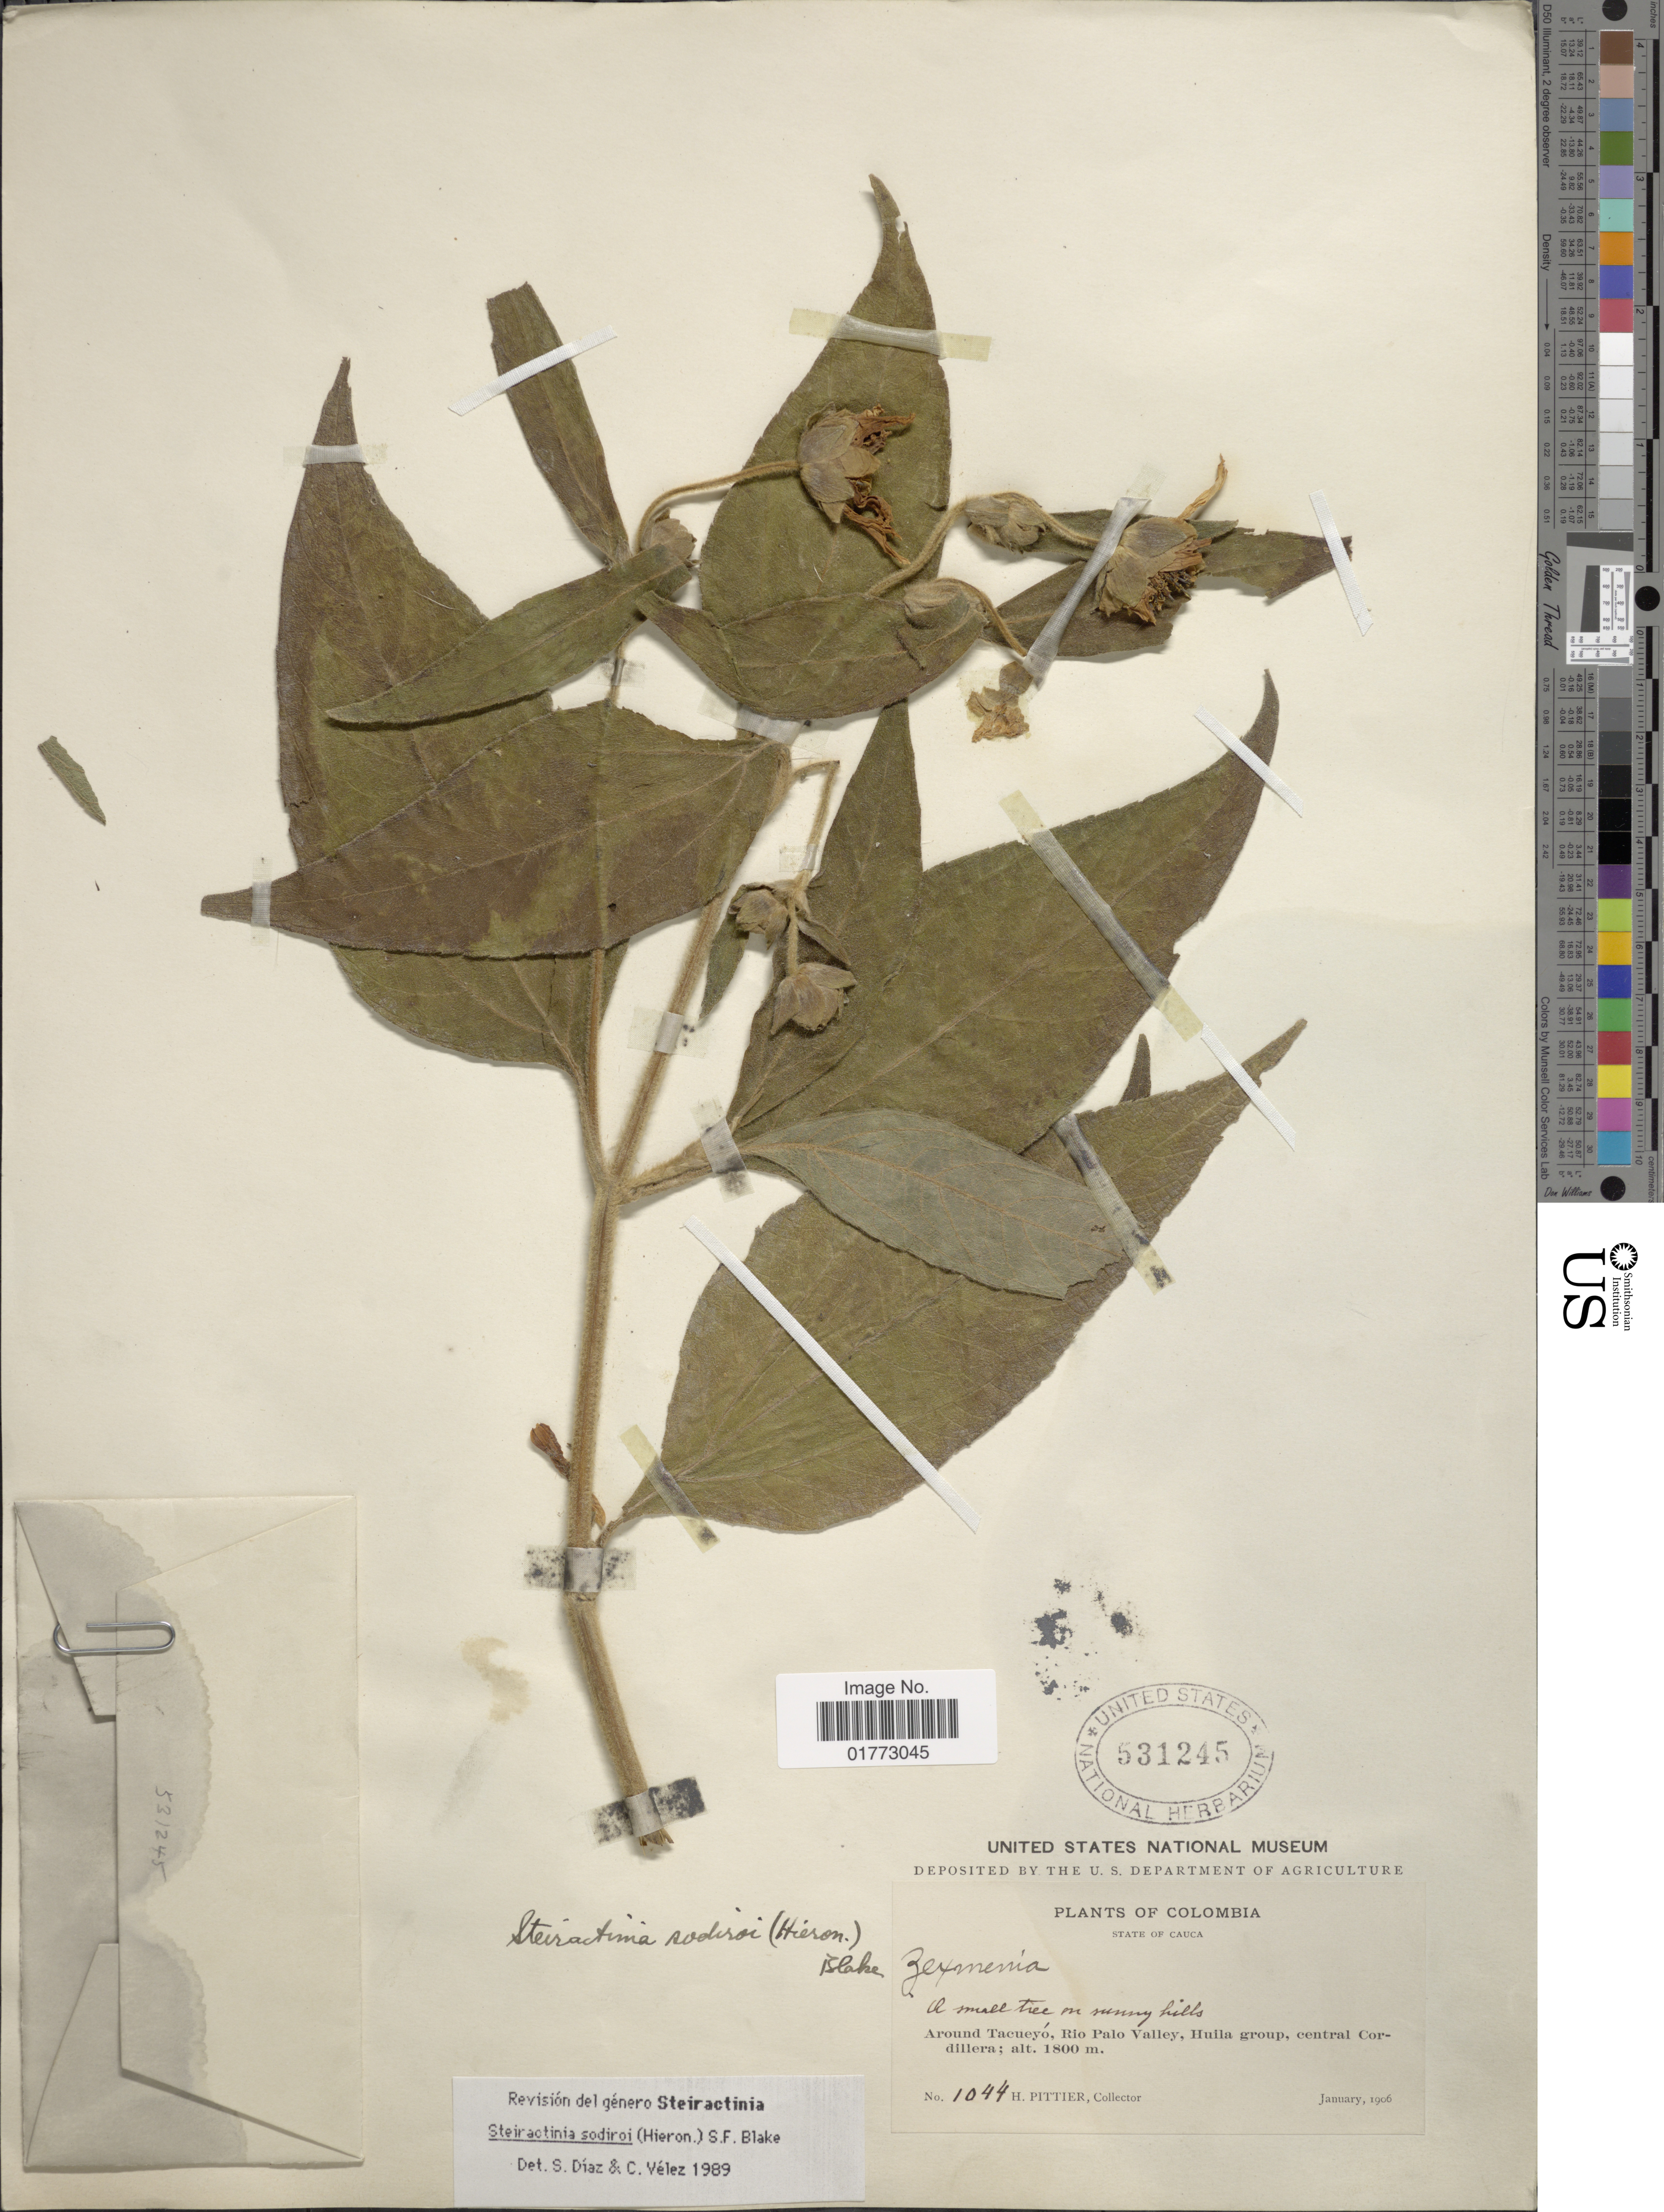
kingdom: Plantae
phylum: Tracheophyta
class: Magnoliopsida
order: Asterales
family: Asteraceae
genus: Steiractinia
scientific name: Steiractinia sodiroi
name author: (Hieron. ex Sodiro) S.F. Blake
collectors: H. F. Pittier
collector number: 1044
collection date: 1906-01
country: Colombia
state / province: Cauca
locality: Around Tacueyo, Rio Palo Valley, Huila group, central Cordillera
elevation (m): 1800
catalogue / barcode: US 531245